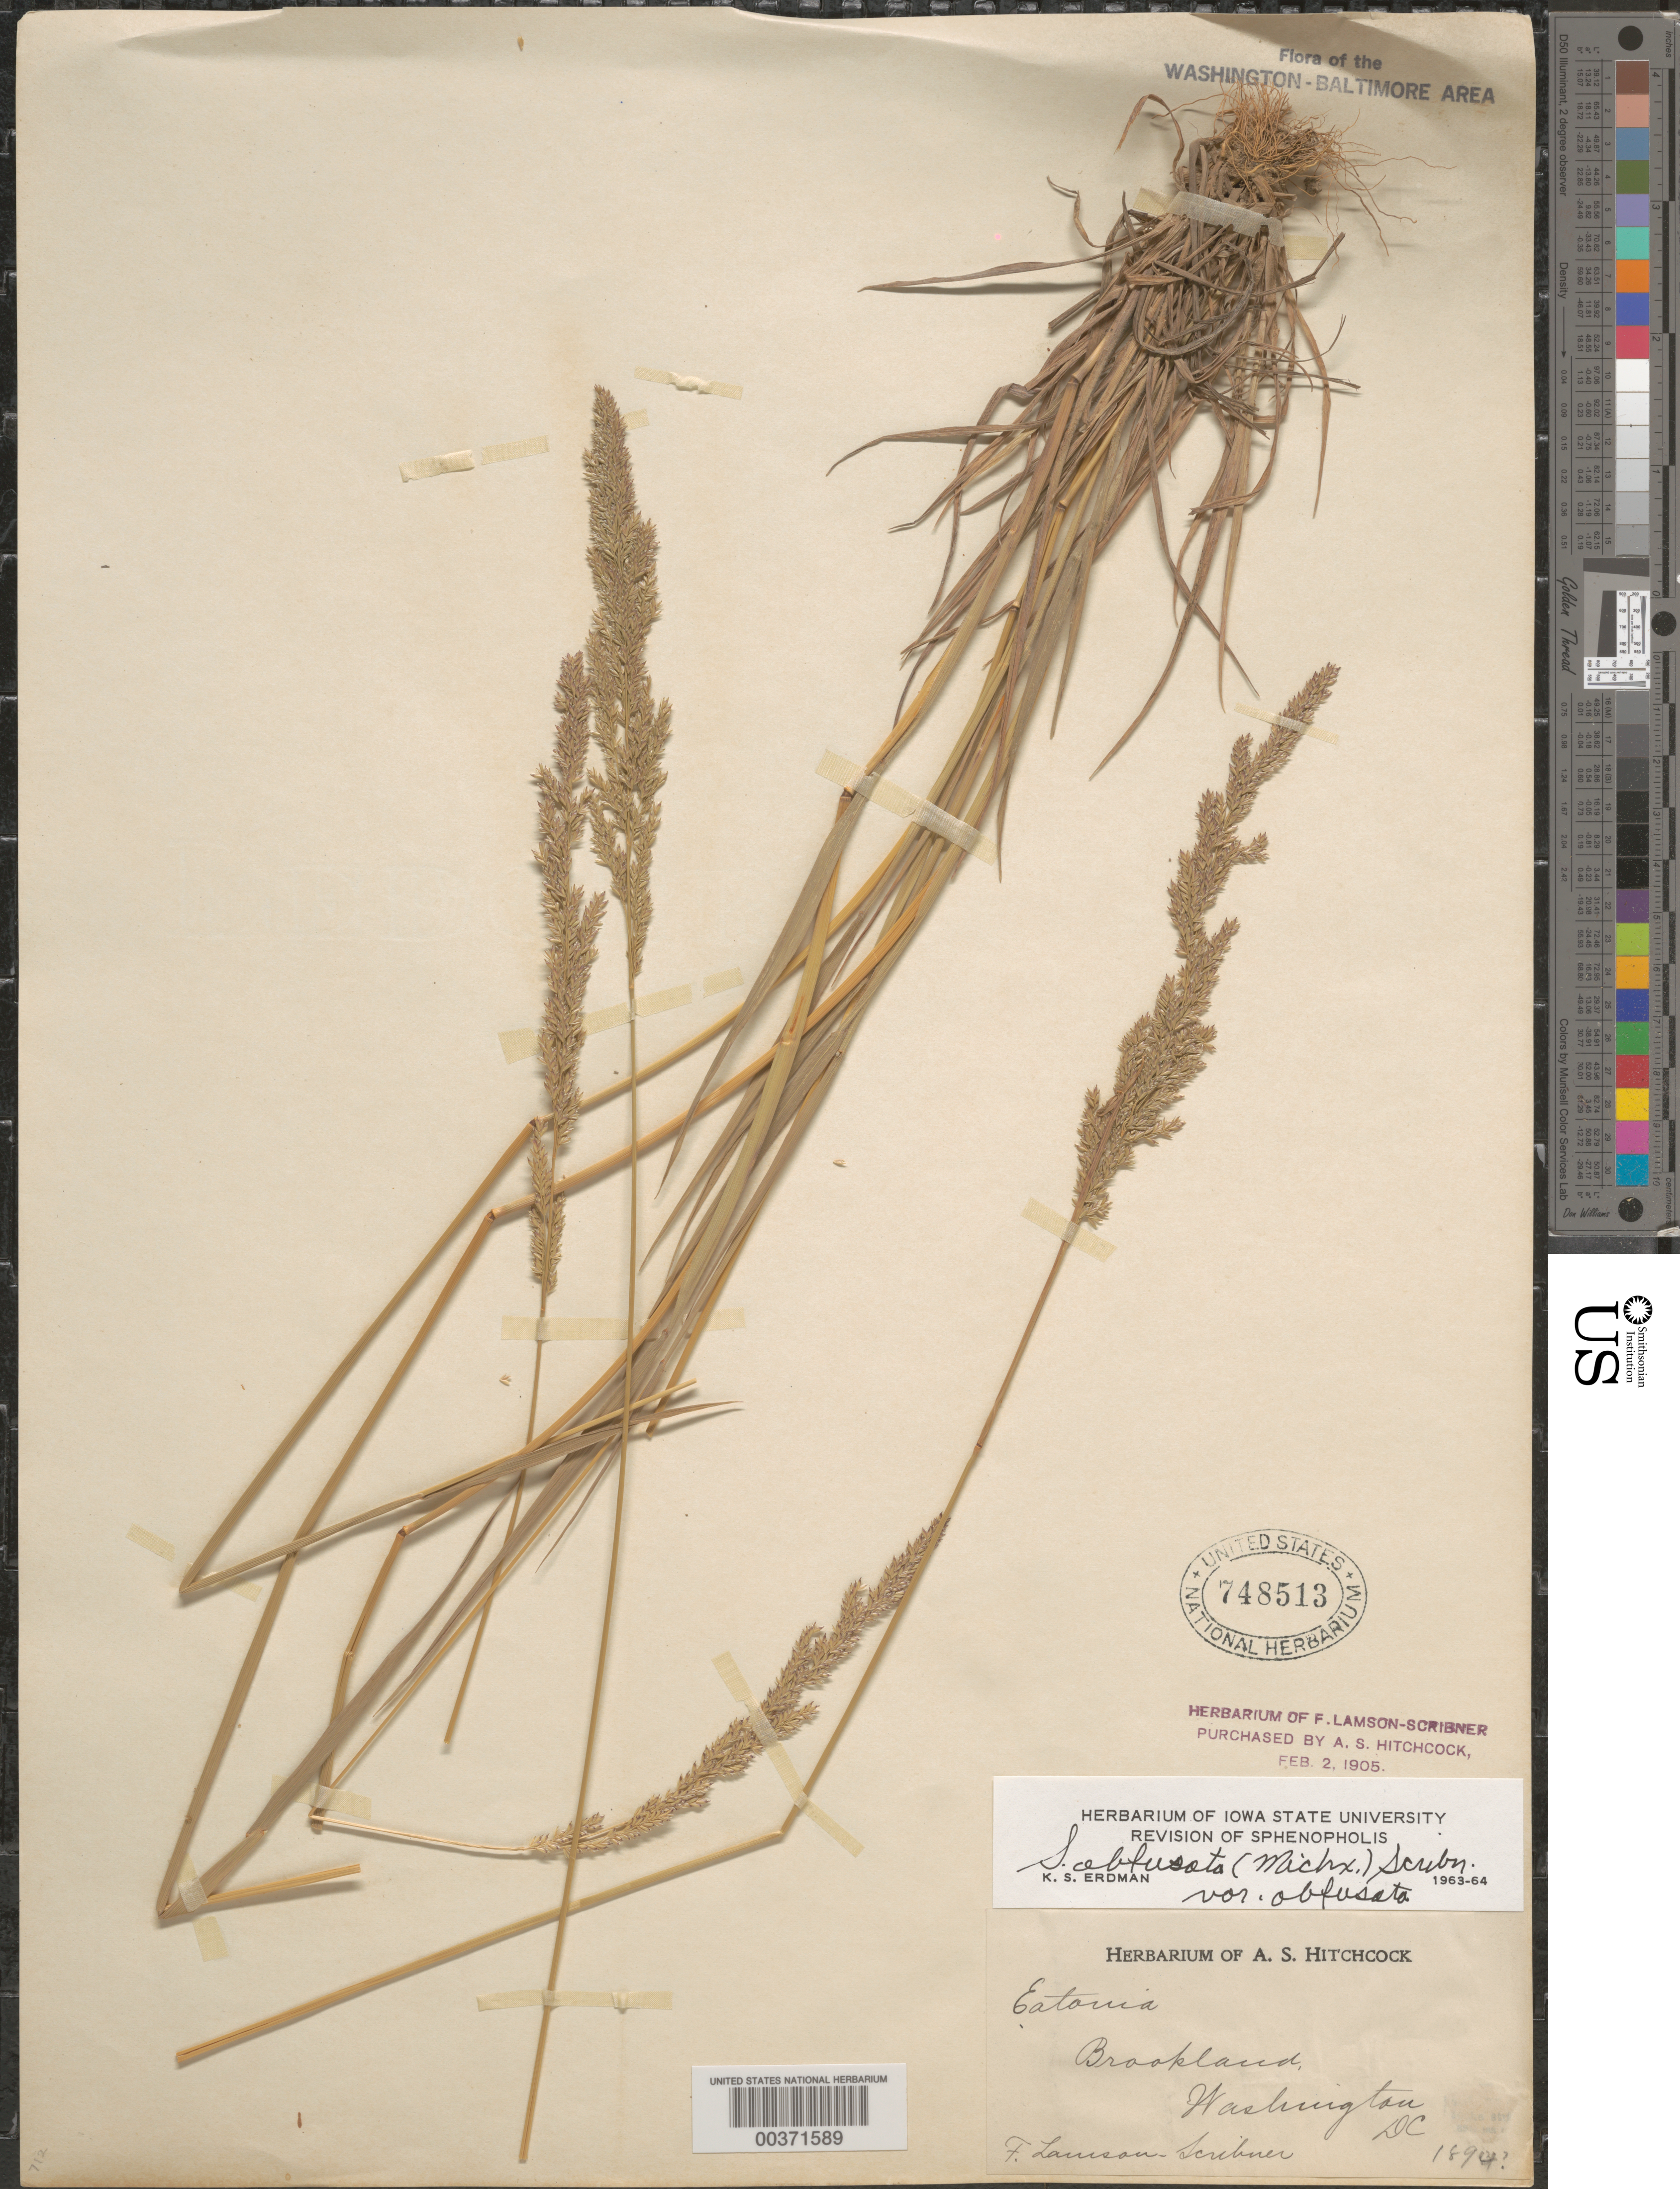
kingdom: Plantae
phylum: Tracheophyta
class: Liliopsida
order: Poales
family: Poaceae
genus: Sphenopholis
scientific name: Sphenopholis obtusata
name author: (Michx.) Scribn.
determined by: Erdman, K. S.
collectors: F. L. Scribner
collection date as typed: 1894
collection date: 1894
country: United States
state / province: District of Columbia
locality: Brookland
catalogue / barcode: US 748513